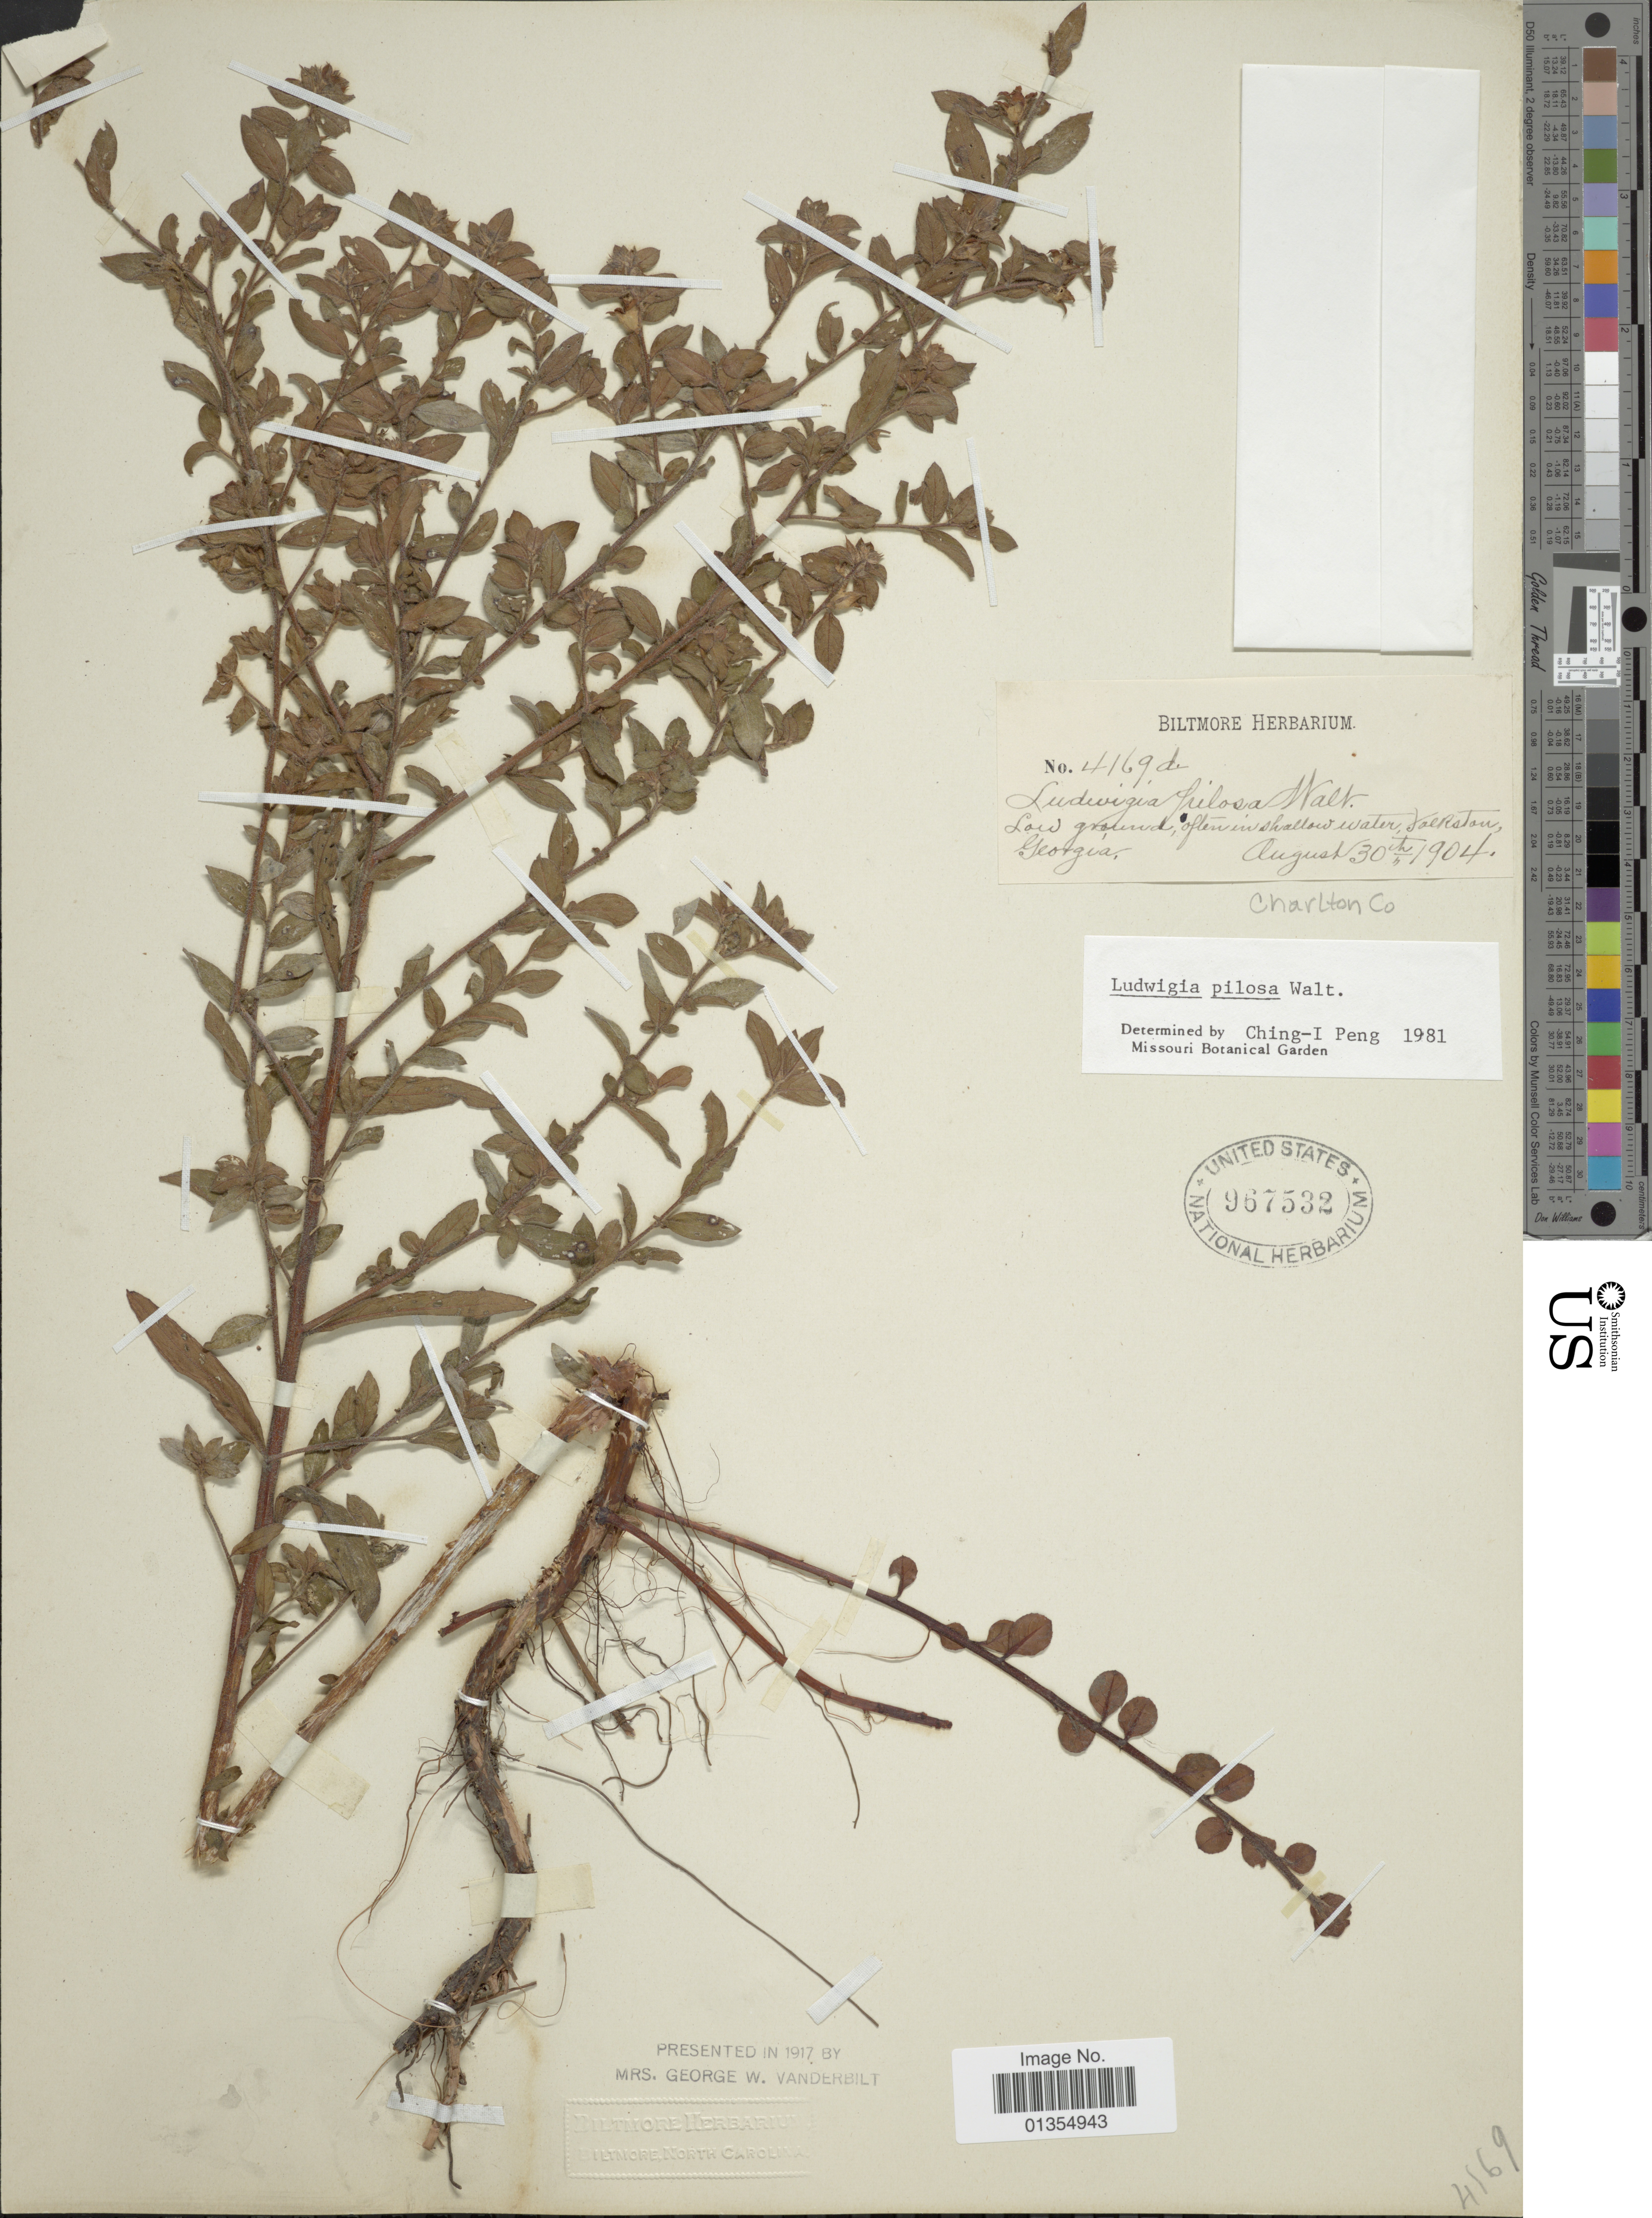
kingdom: Plantae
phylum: Tracheophyta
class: Magnoliopsida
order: Myrtales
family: Onagraceae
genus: Ludwigia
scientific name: Ludwigia pilosa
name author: Walter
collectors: ex herb. Biltmore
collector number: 4169a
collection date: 1904-08-30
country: United States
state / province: Georgia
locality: Folkston, Charlton Co.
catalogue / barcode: US 967532